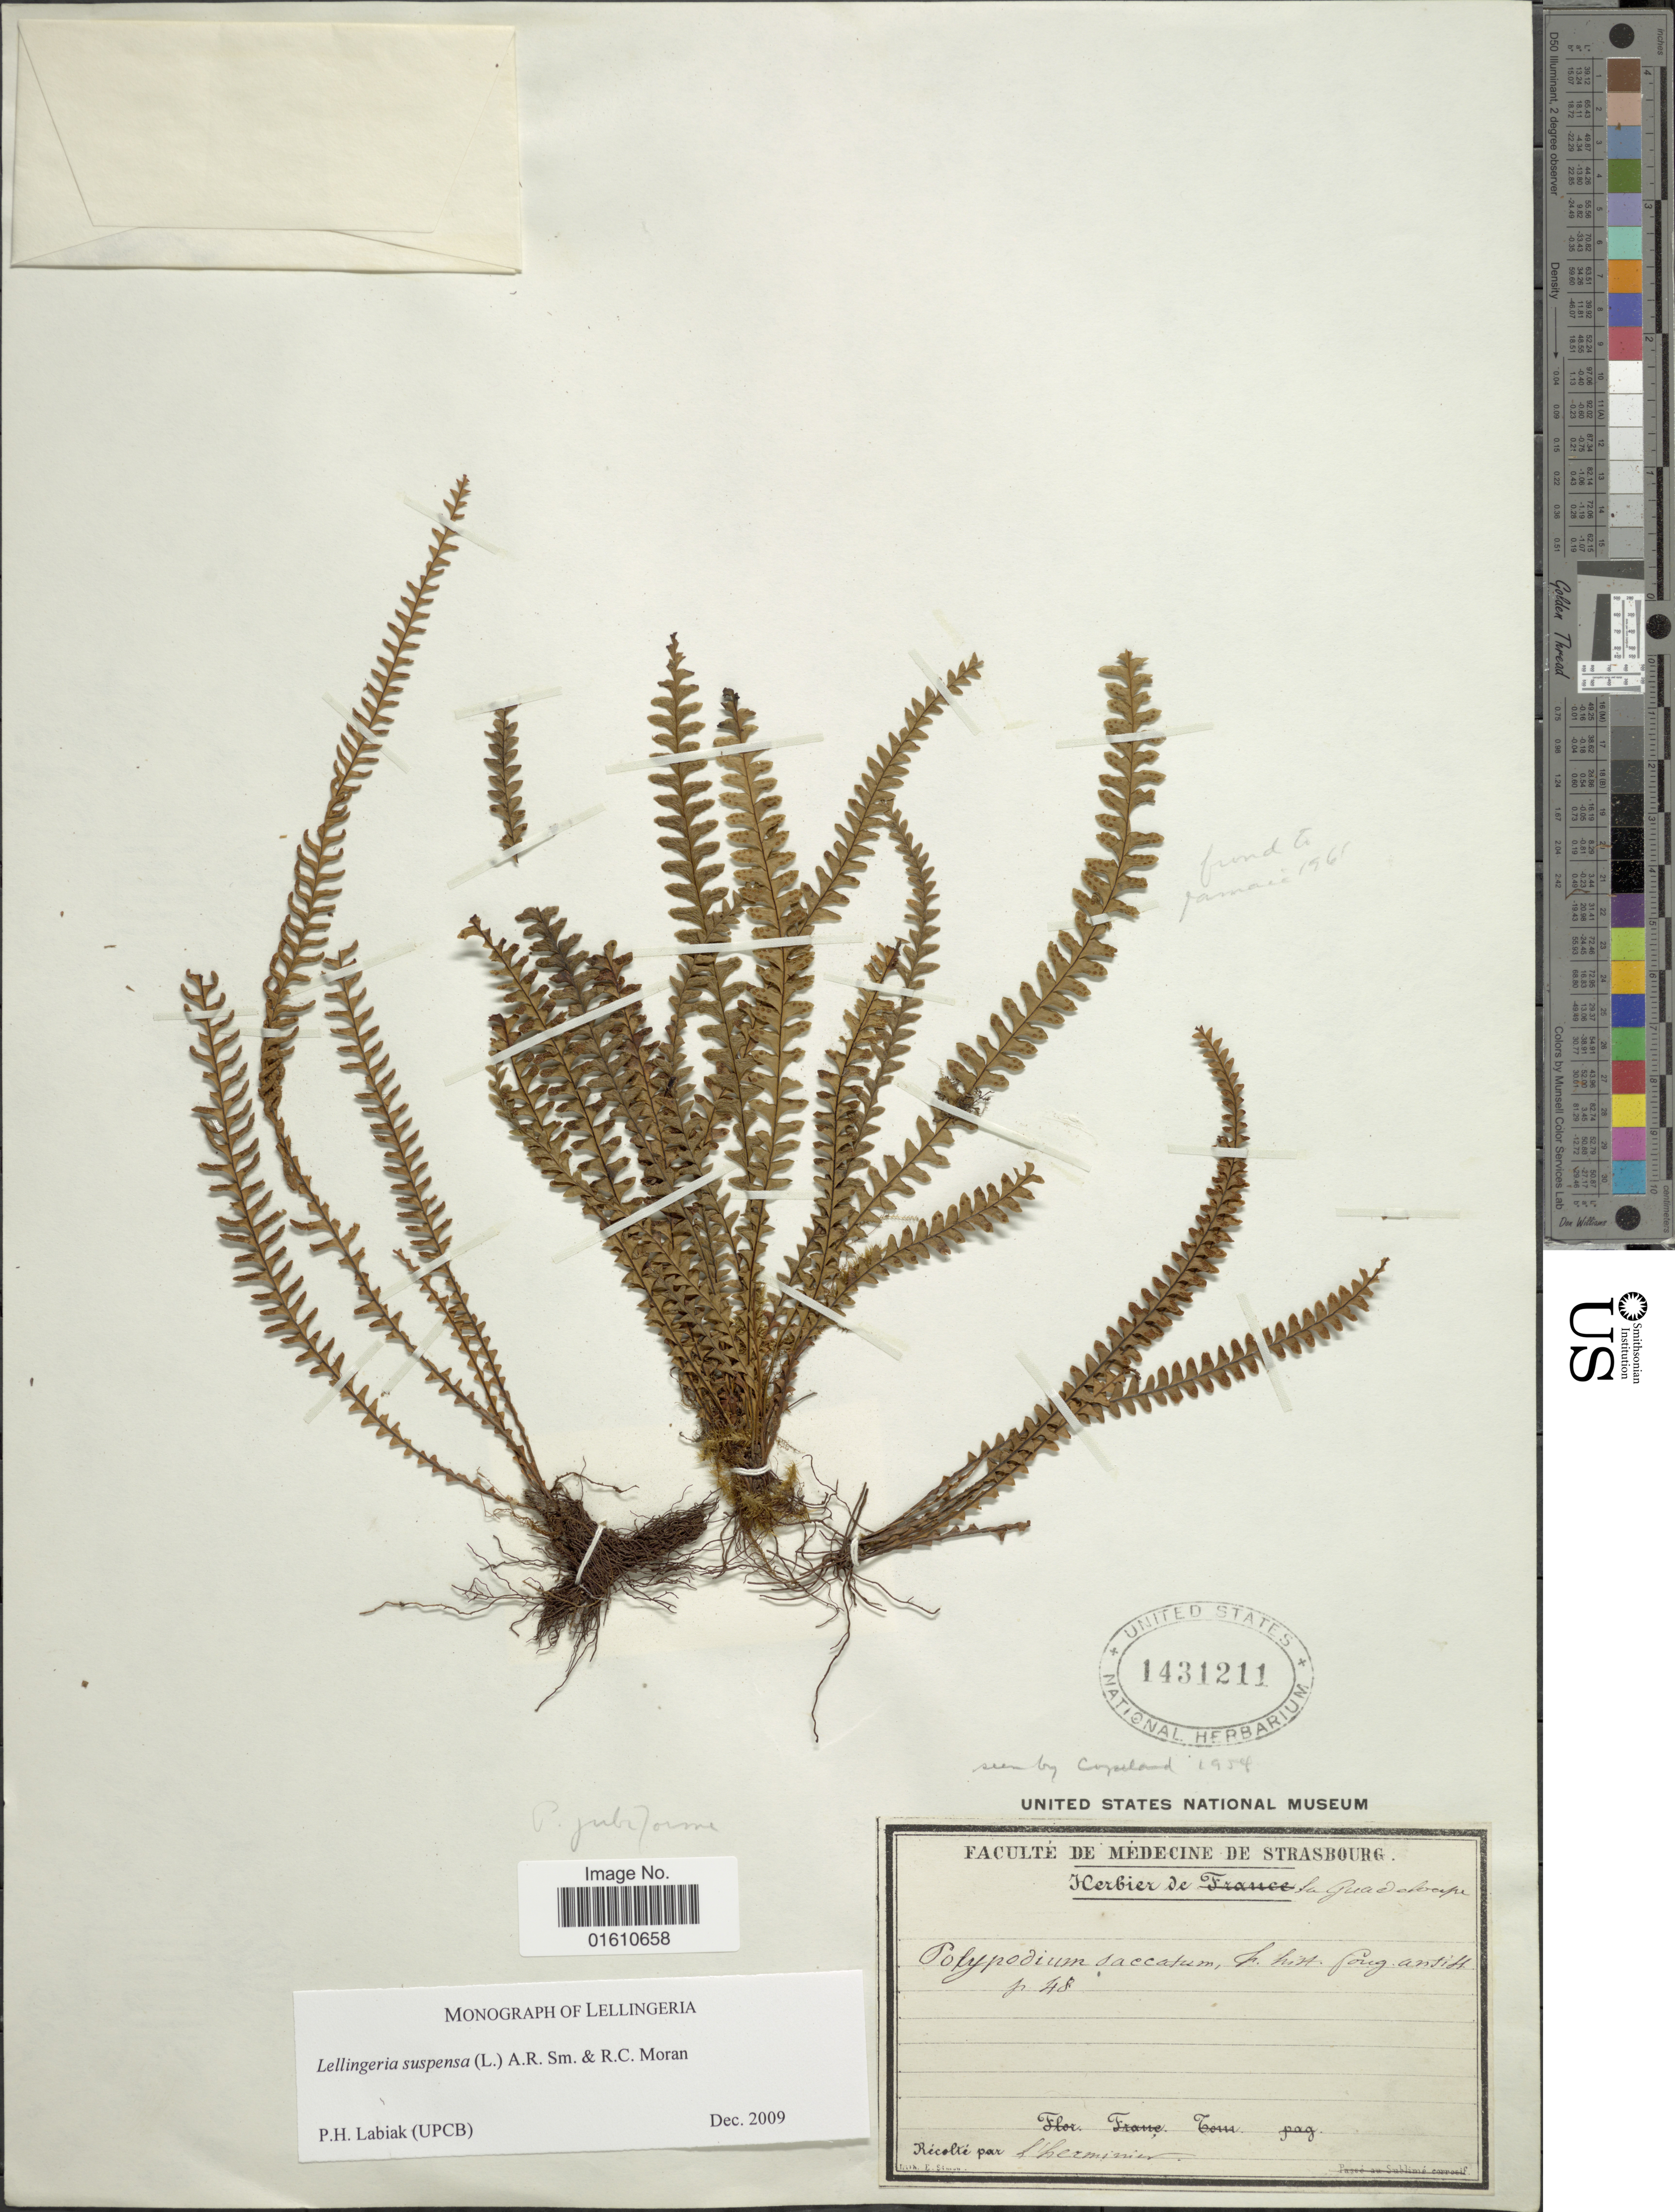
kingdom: Plantae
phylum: Tracheophyta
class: Polypodiopsida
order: Polypodiales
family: Polypodiaceae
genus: Lellingeria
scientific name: Lellingeria suspensa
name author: (L.) A.R. Sm. & R.C. Moran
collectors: -. L'Herminier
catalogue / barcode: US 1431211